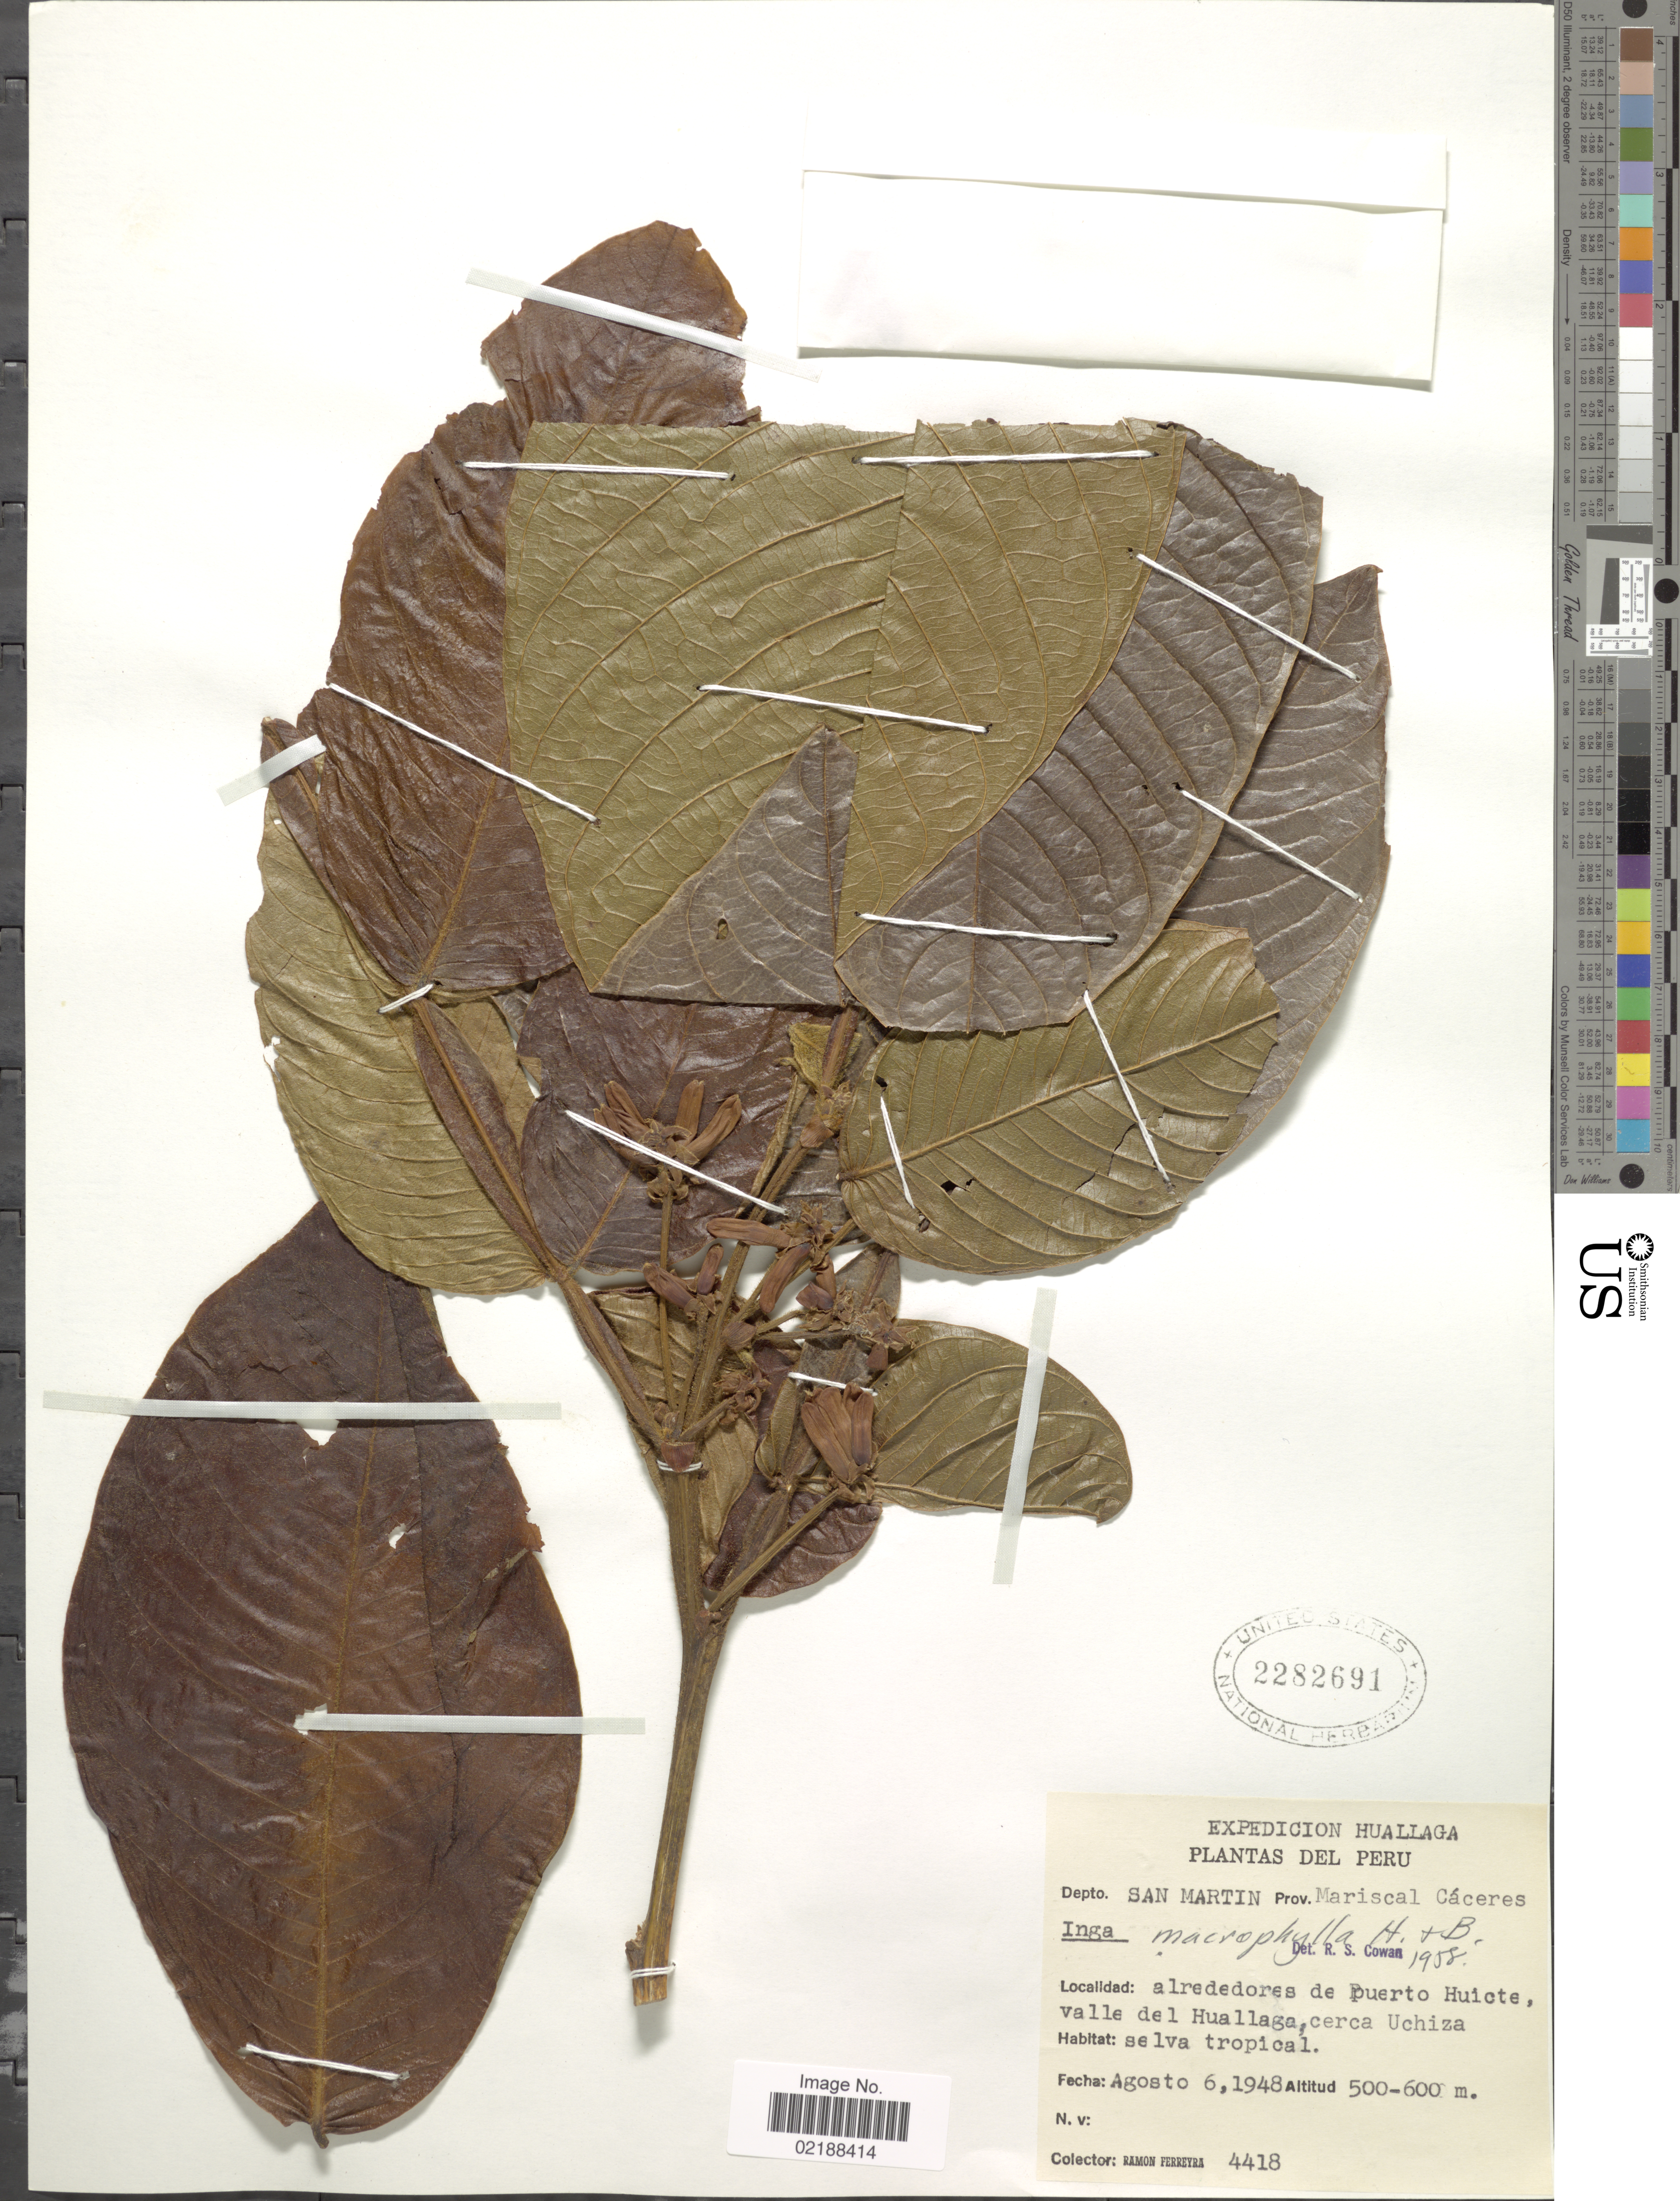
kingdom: Plantae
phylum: Tracheophyta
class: Magnoliopsida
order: Fabales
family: Fabaceae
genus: Inga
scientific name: Inga macrophylla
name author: Humb. & Bonpl. ex Willd.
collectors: R. A. Ferreyra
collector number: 4418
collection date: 1948-08-06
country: Peru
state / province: San Martín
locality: Depto. San Martin, Prov. Mariscal Cáceres, alredores de puerto Huicte, valle del Huallaga, cerca Uchiza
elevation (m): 500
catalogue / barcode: US 2282691